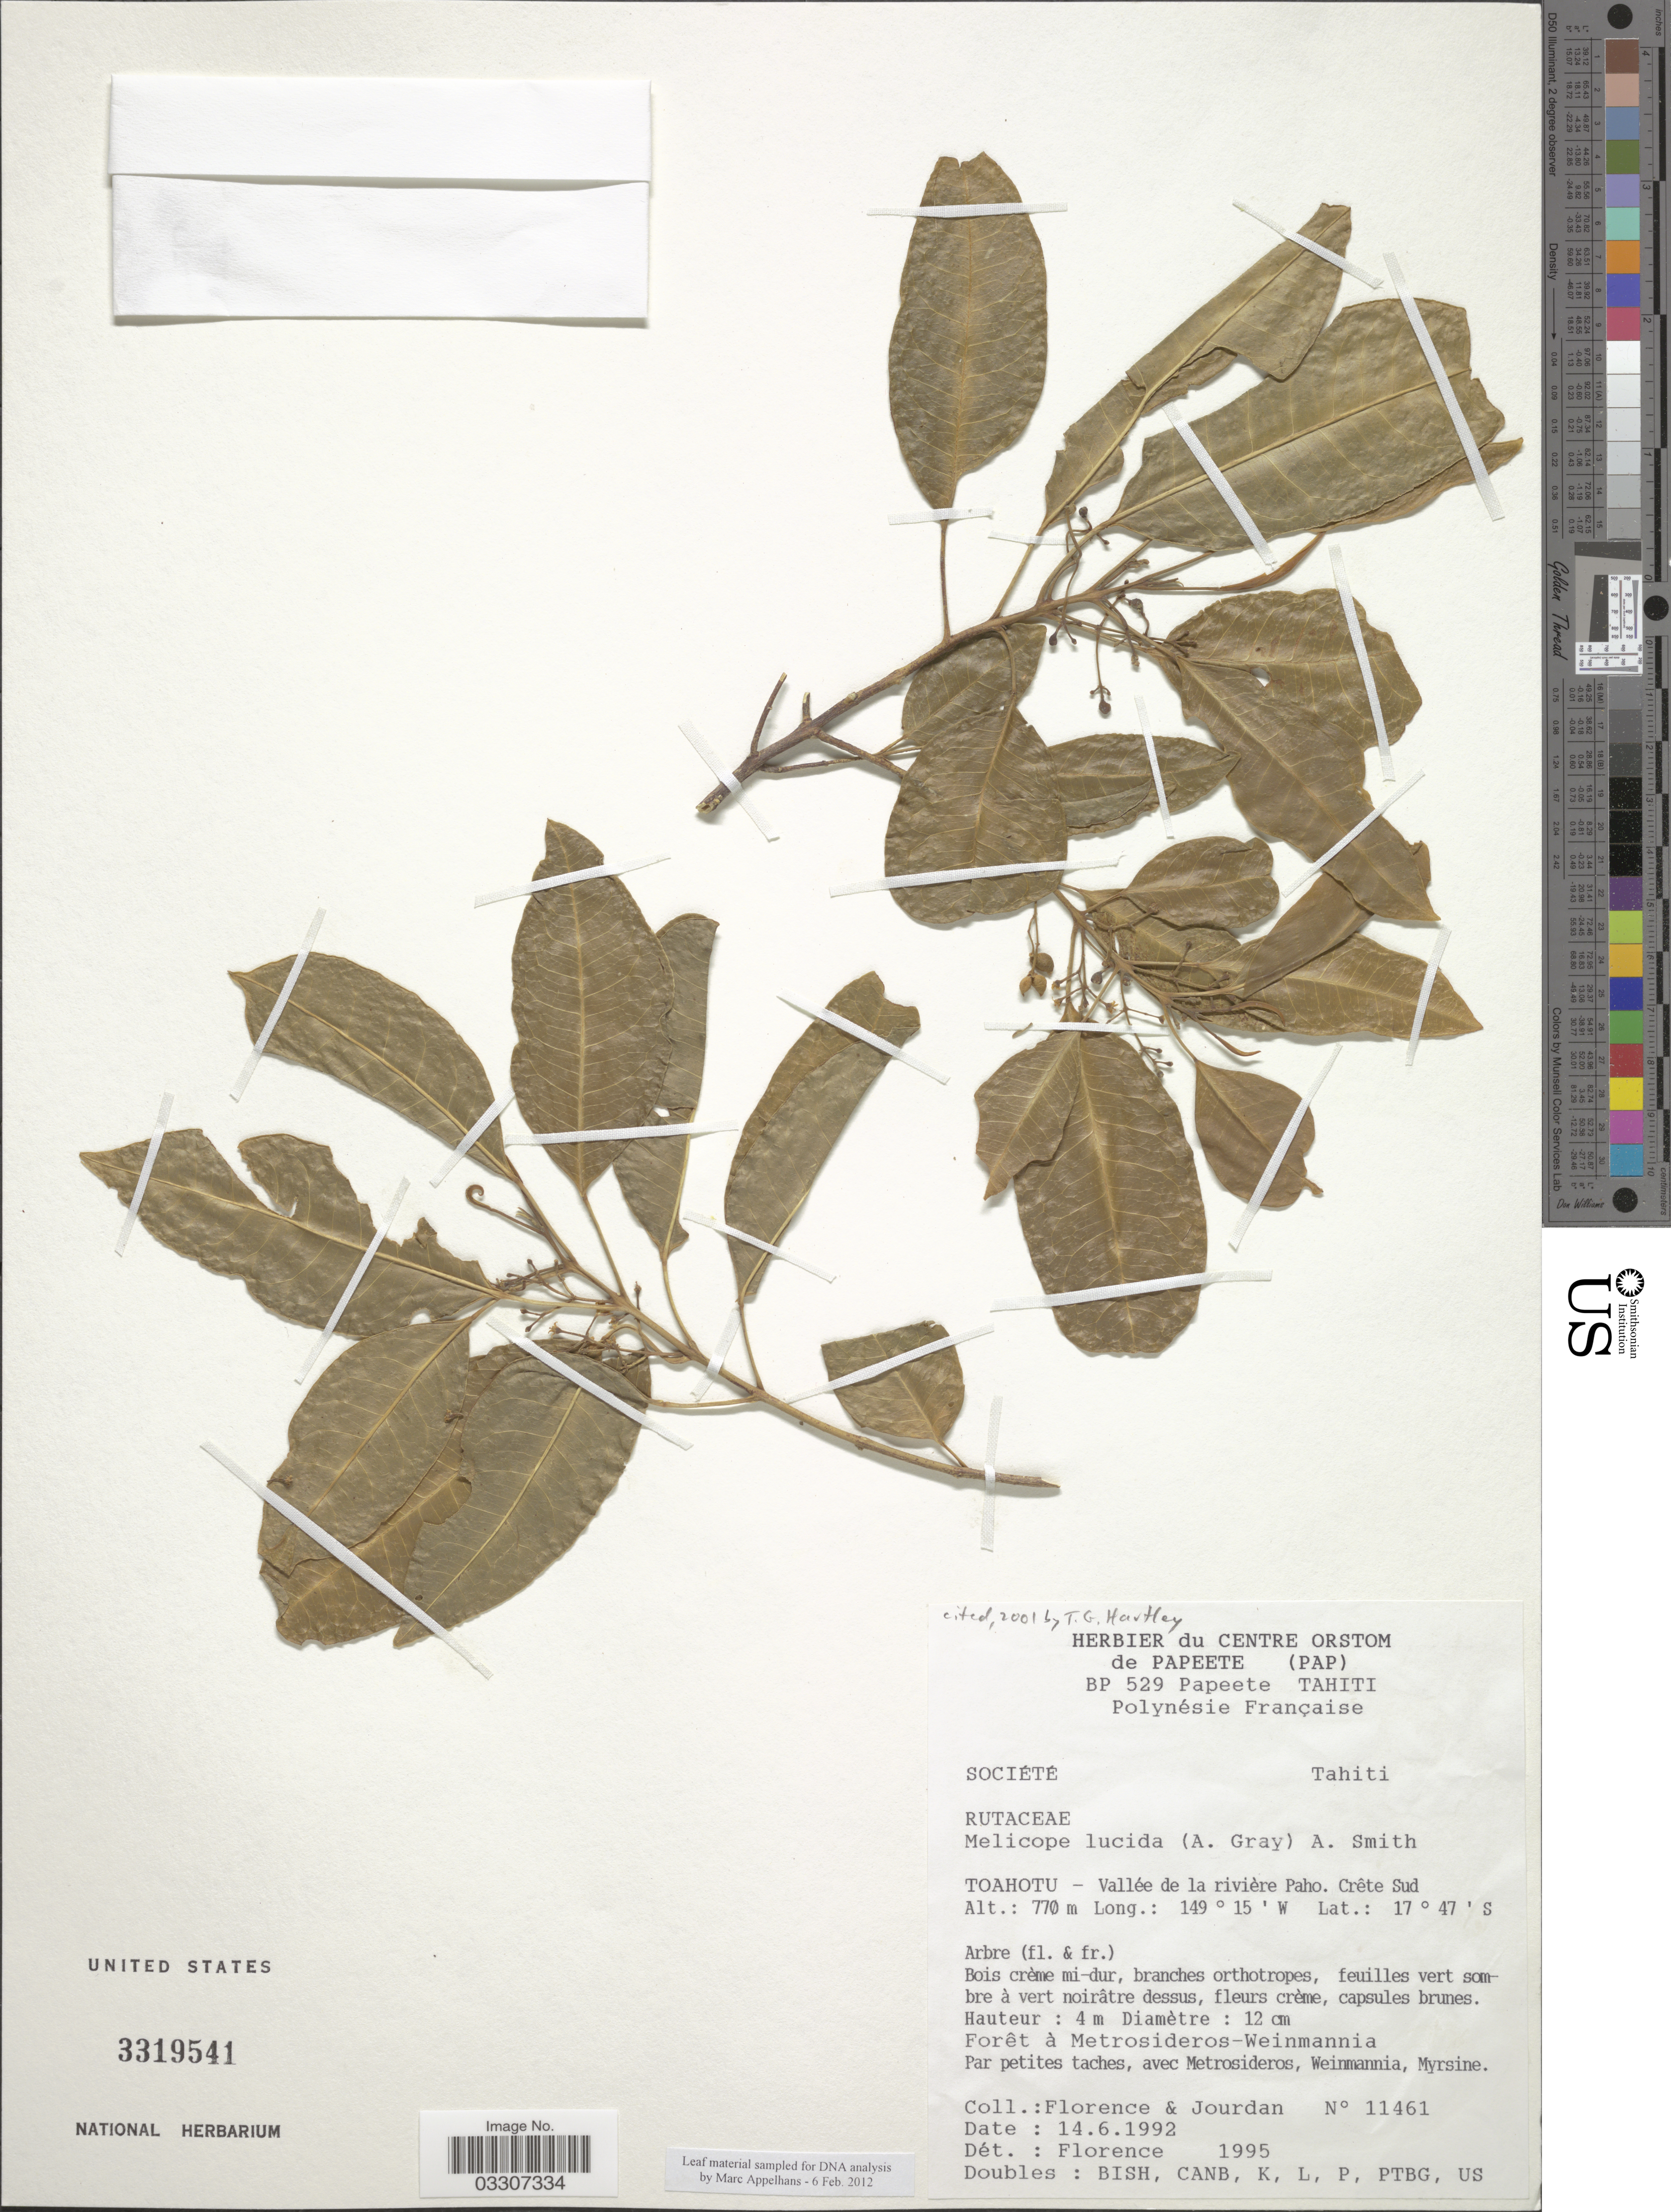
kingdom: Plantae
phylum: Tracheophyta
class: Magnoliopsida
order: Sapindales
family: Rutaceae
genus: Melicope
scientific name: Melicope lucida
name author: (A. Gray) A.C. Sm.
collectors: -. Florence & Jourdan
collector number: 11461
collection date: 1992-06-14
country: French Polynesia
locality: Société'. Tahiti. Toahotu - Vallée de la rivière Paho. Crête Sud.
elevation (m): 770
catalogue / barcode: US 3319541